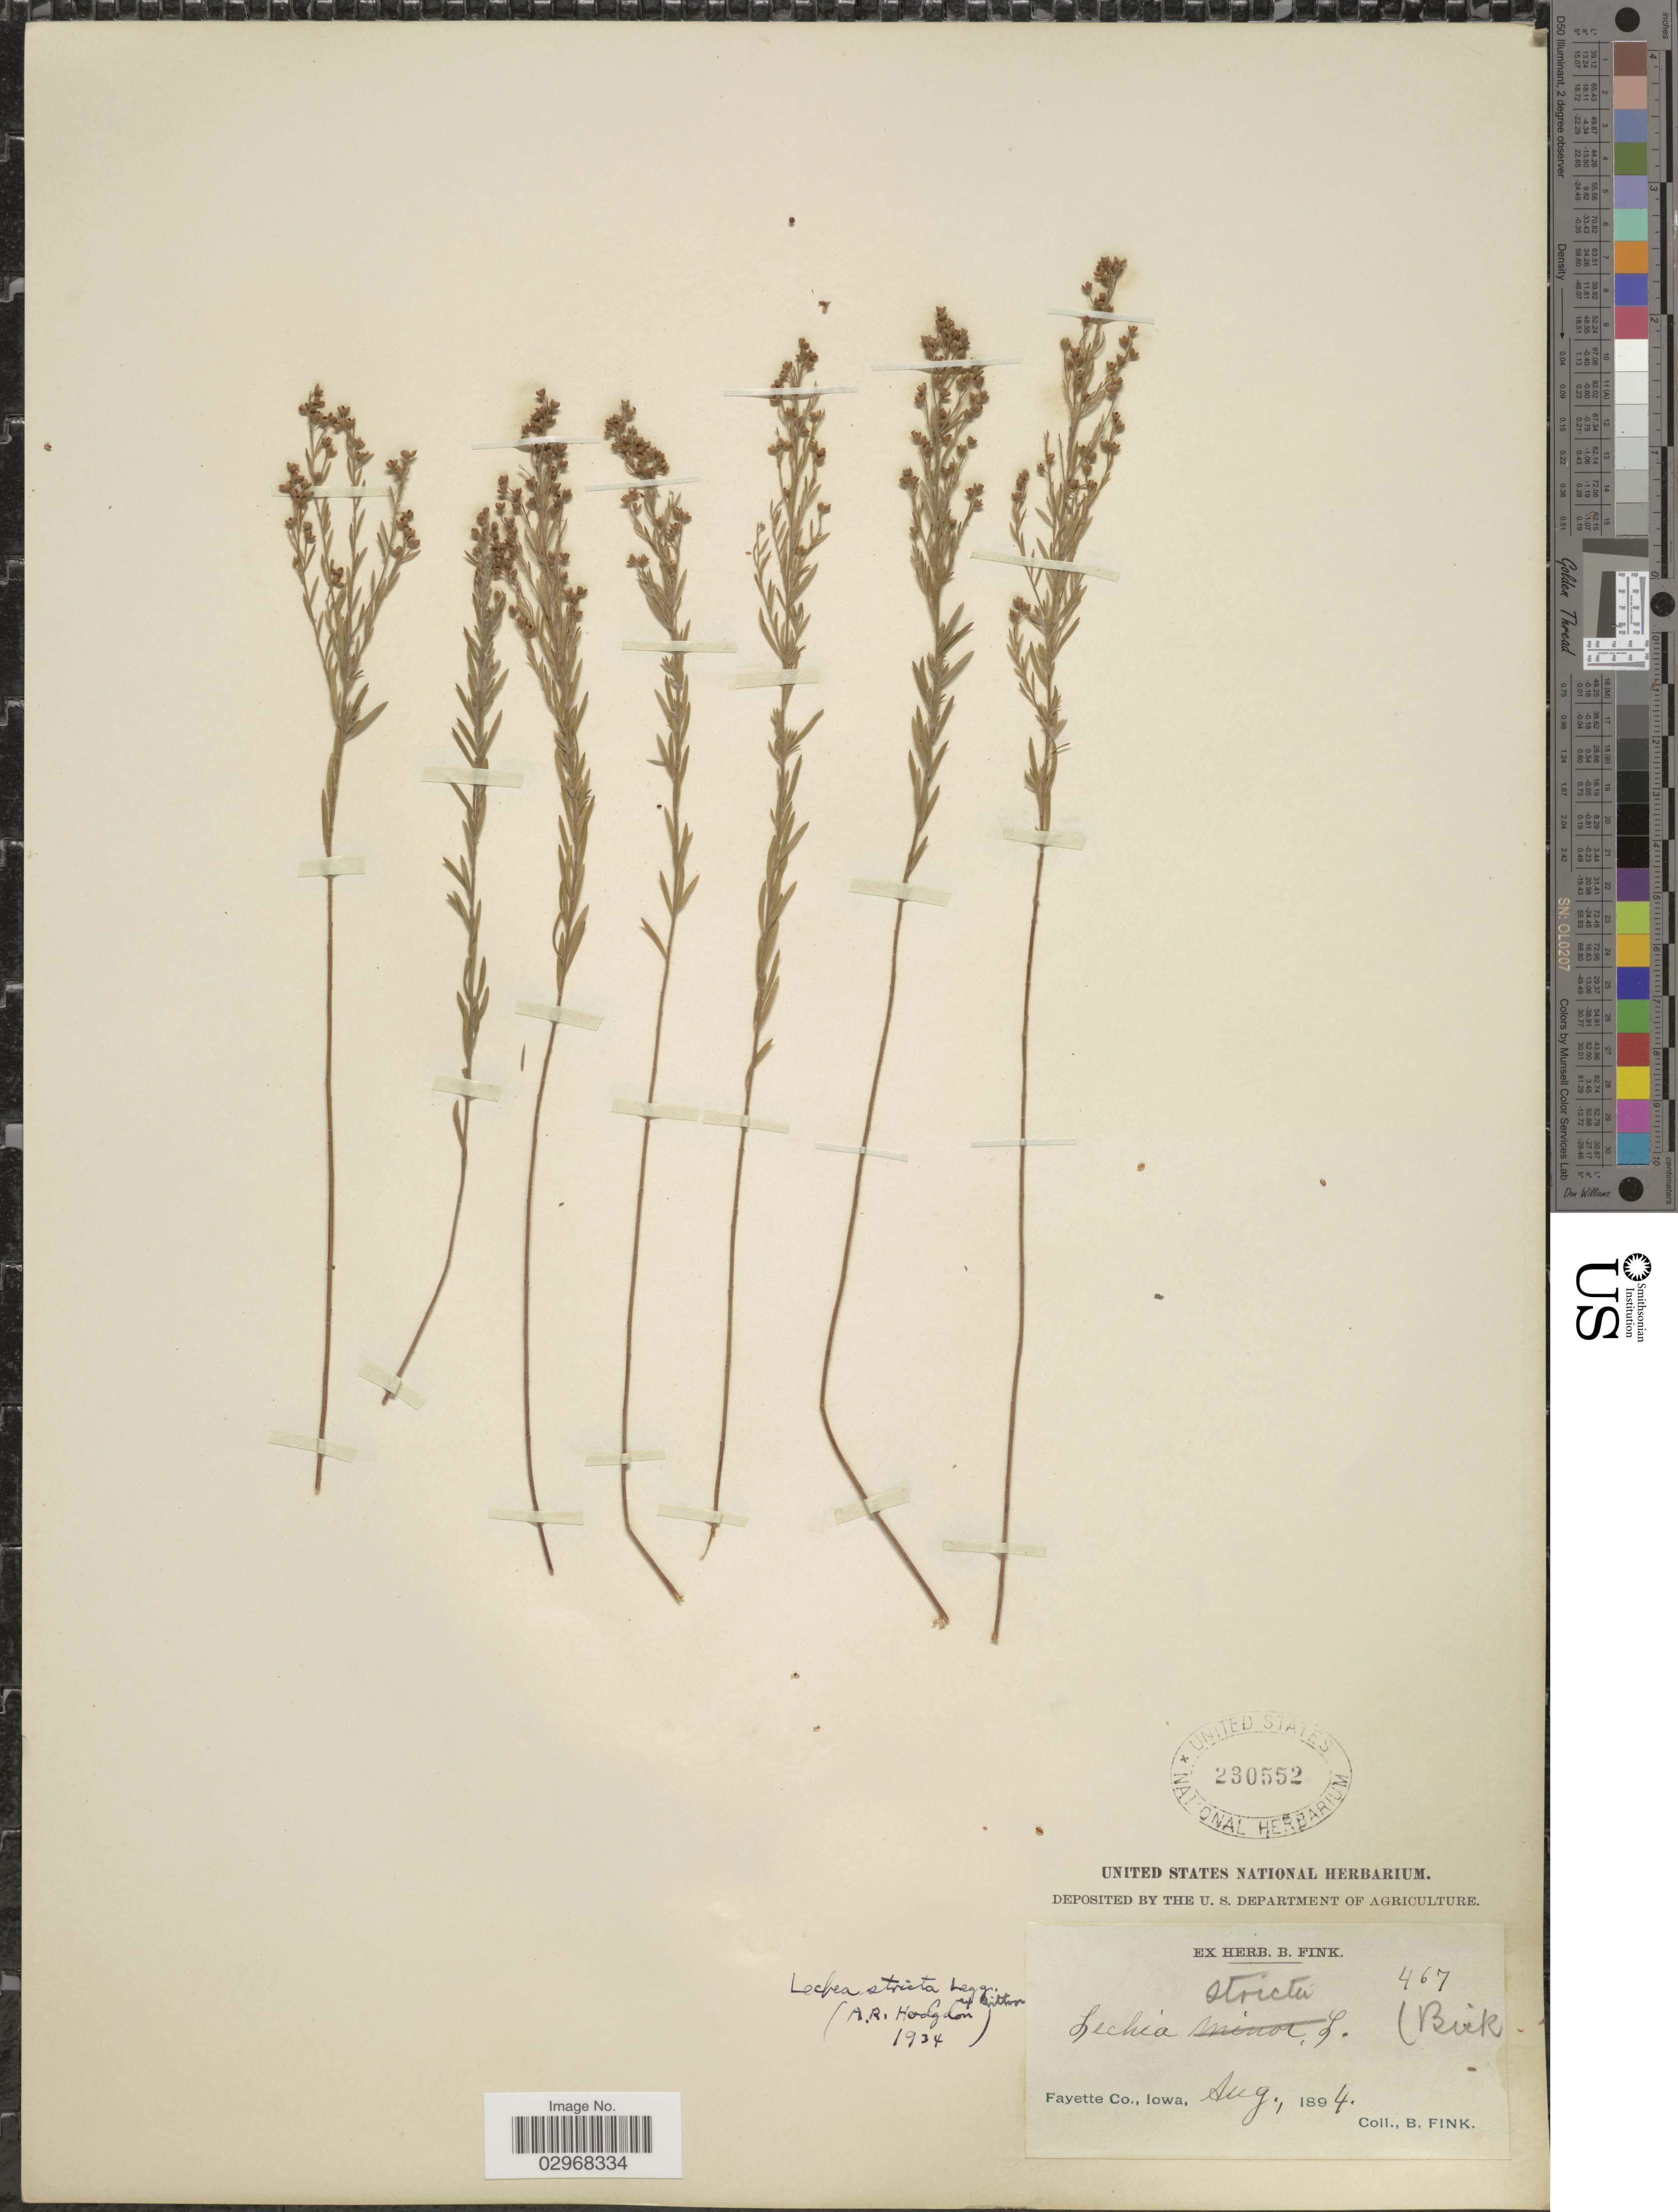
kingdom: Plantae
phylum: Tracheophyta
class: Magnoliopsida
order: Malvales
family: Cistaceae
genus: Lechea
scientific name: Lechea stricta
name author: Legg.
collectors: B. Fink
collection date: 1894-08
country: United States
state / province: Iowa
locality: Fayette Co.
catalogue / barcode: US 230552